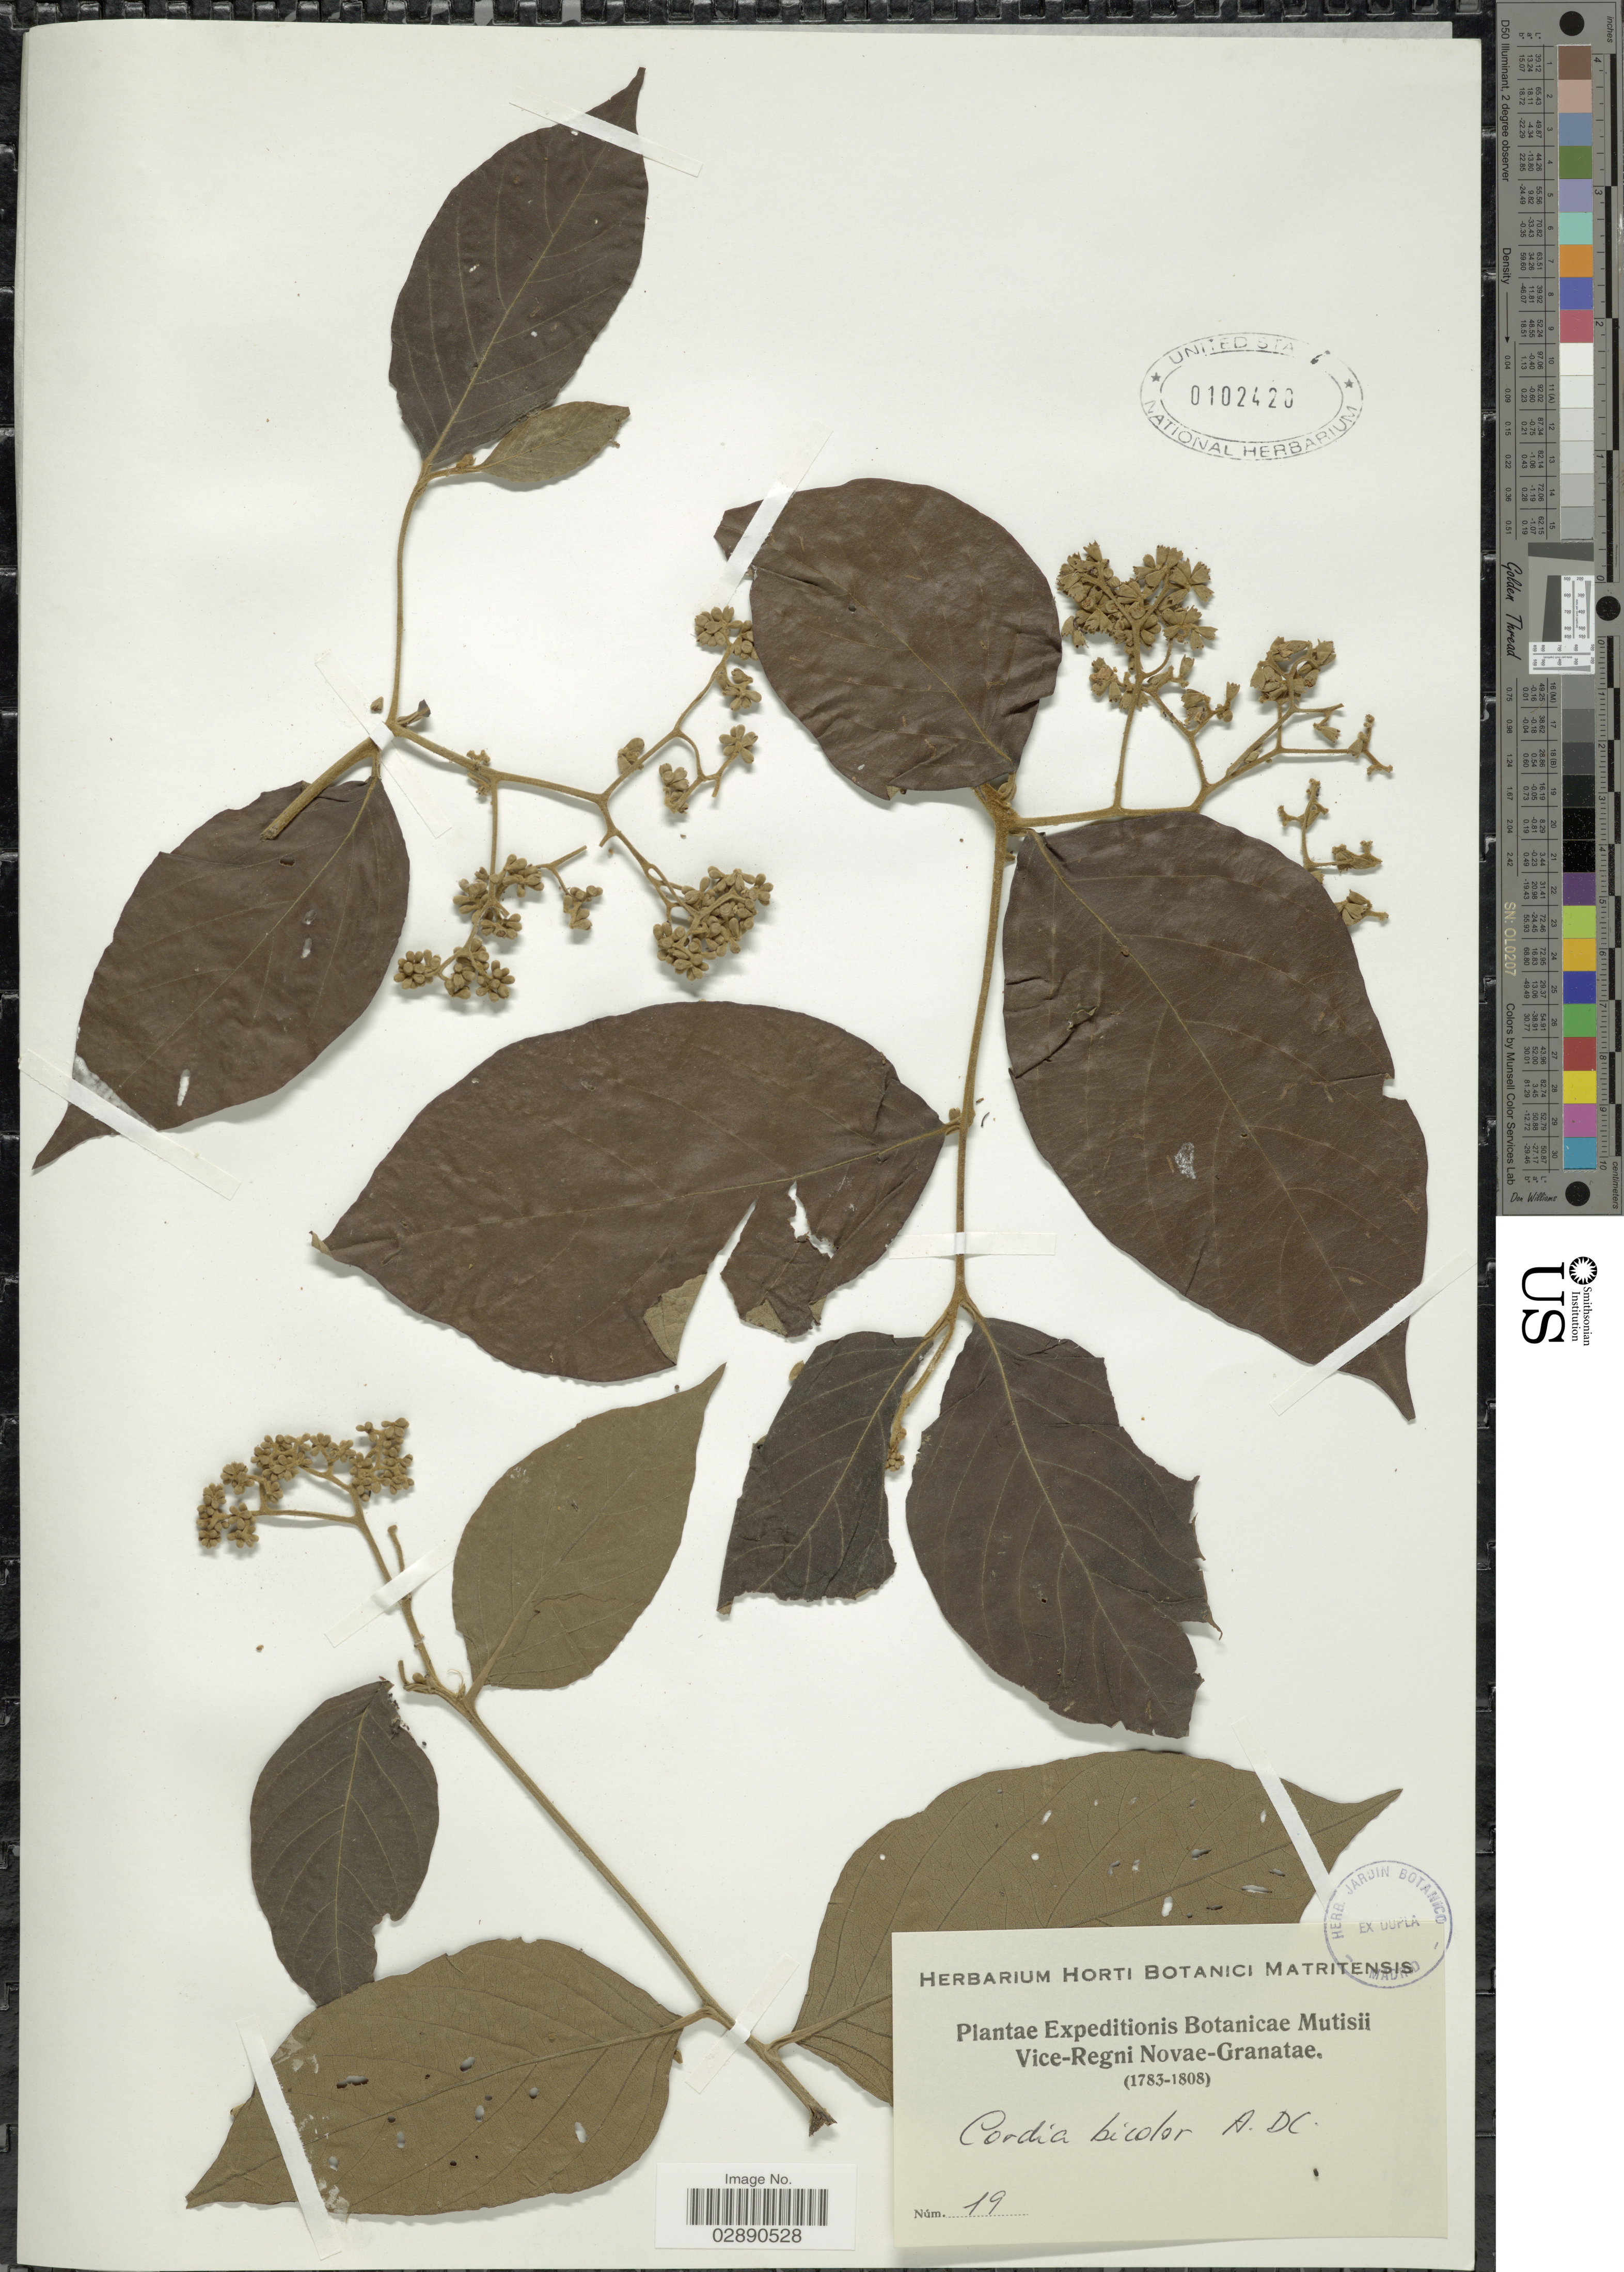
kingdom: Plantae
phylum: Tracheophyta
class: Magnoliopsida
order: Boraginales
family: Cordiaceae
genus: Cordia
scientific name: Cordia bicolor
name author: A. DC.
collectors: Expeditions Botanicae Mutisii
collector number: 19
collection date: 1783/1808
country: Colombia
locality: Vice-Regni Novae-Granatae.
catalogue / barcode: US 102420